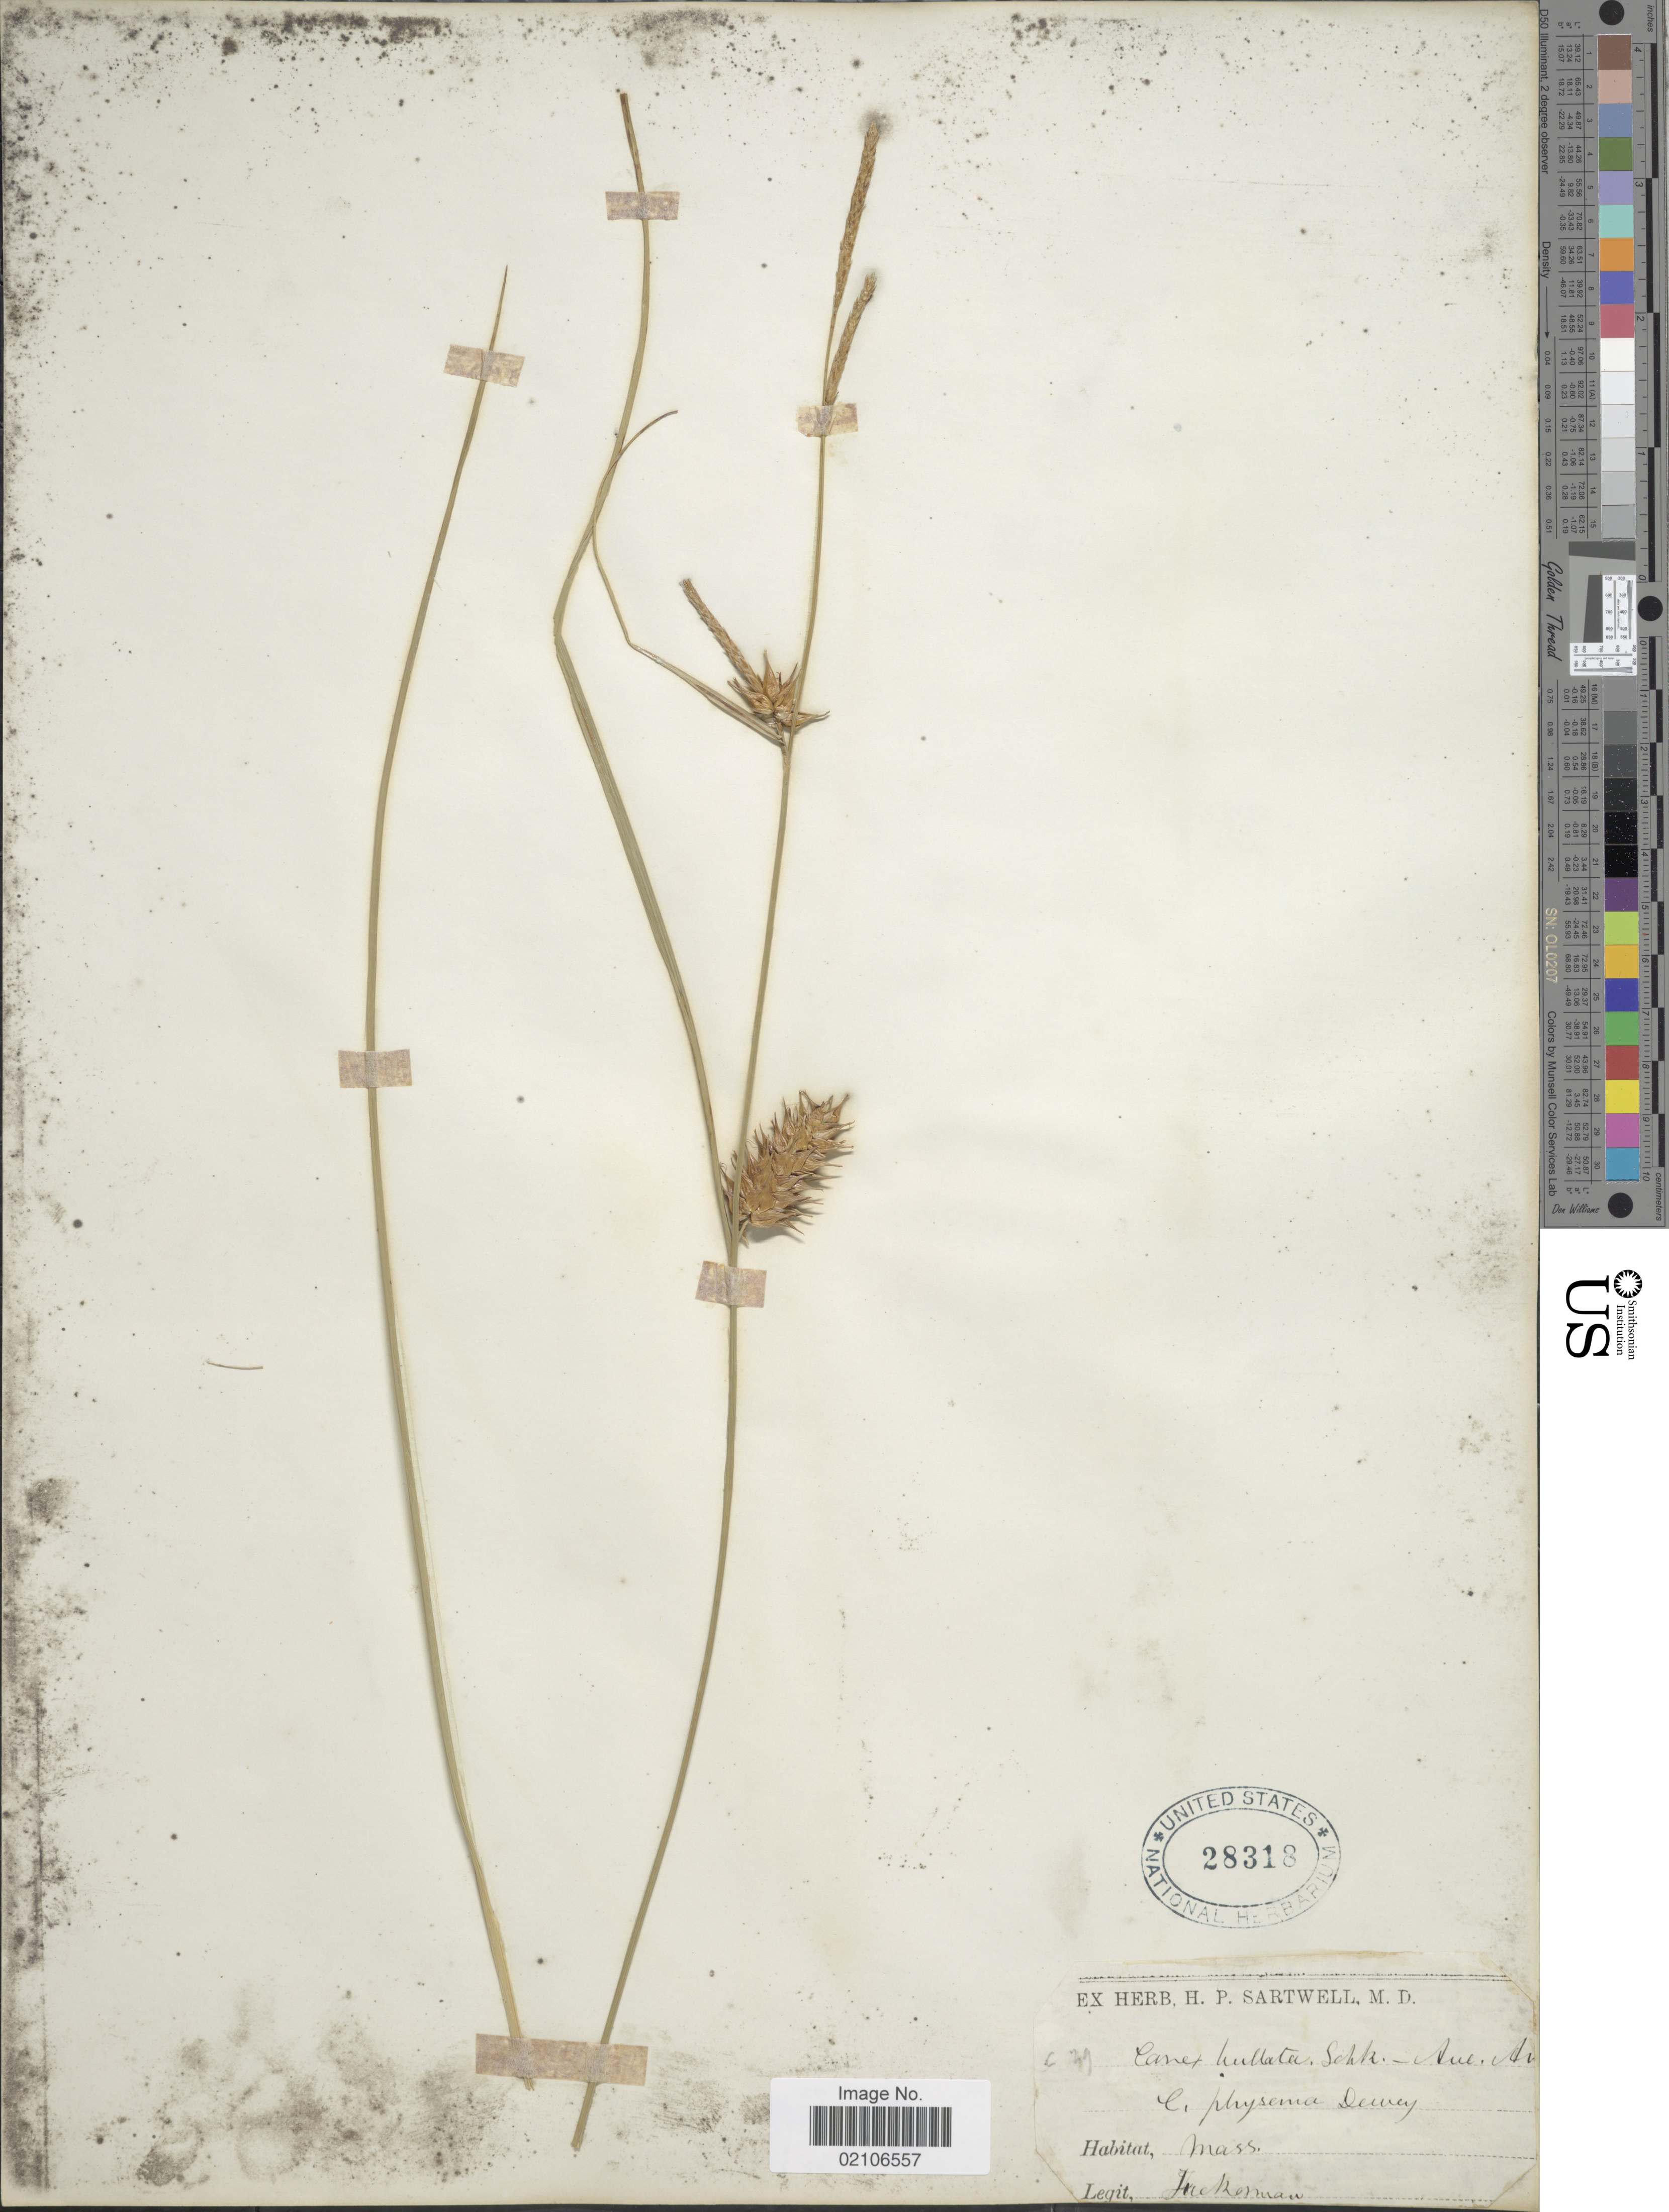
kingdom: Plantae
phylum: Tracheophyta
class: Liliopsida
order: Poales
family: Cyperaceae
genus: Carex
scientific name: Carex bullata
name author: Schkuhr ex Willd.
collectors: -- Tuckerman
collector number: c29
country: United States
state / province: Massachusetts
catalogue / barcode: US 28318